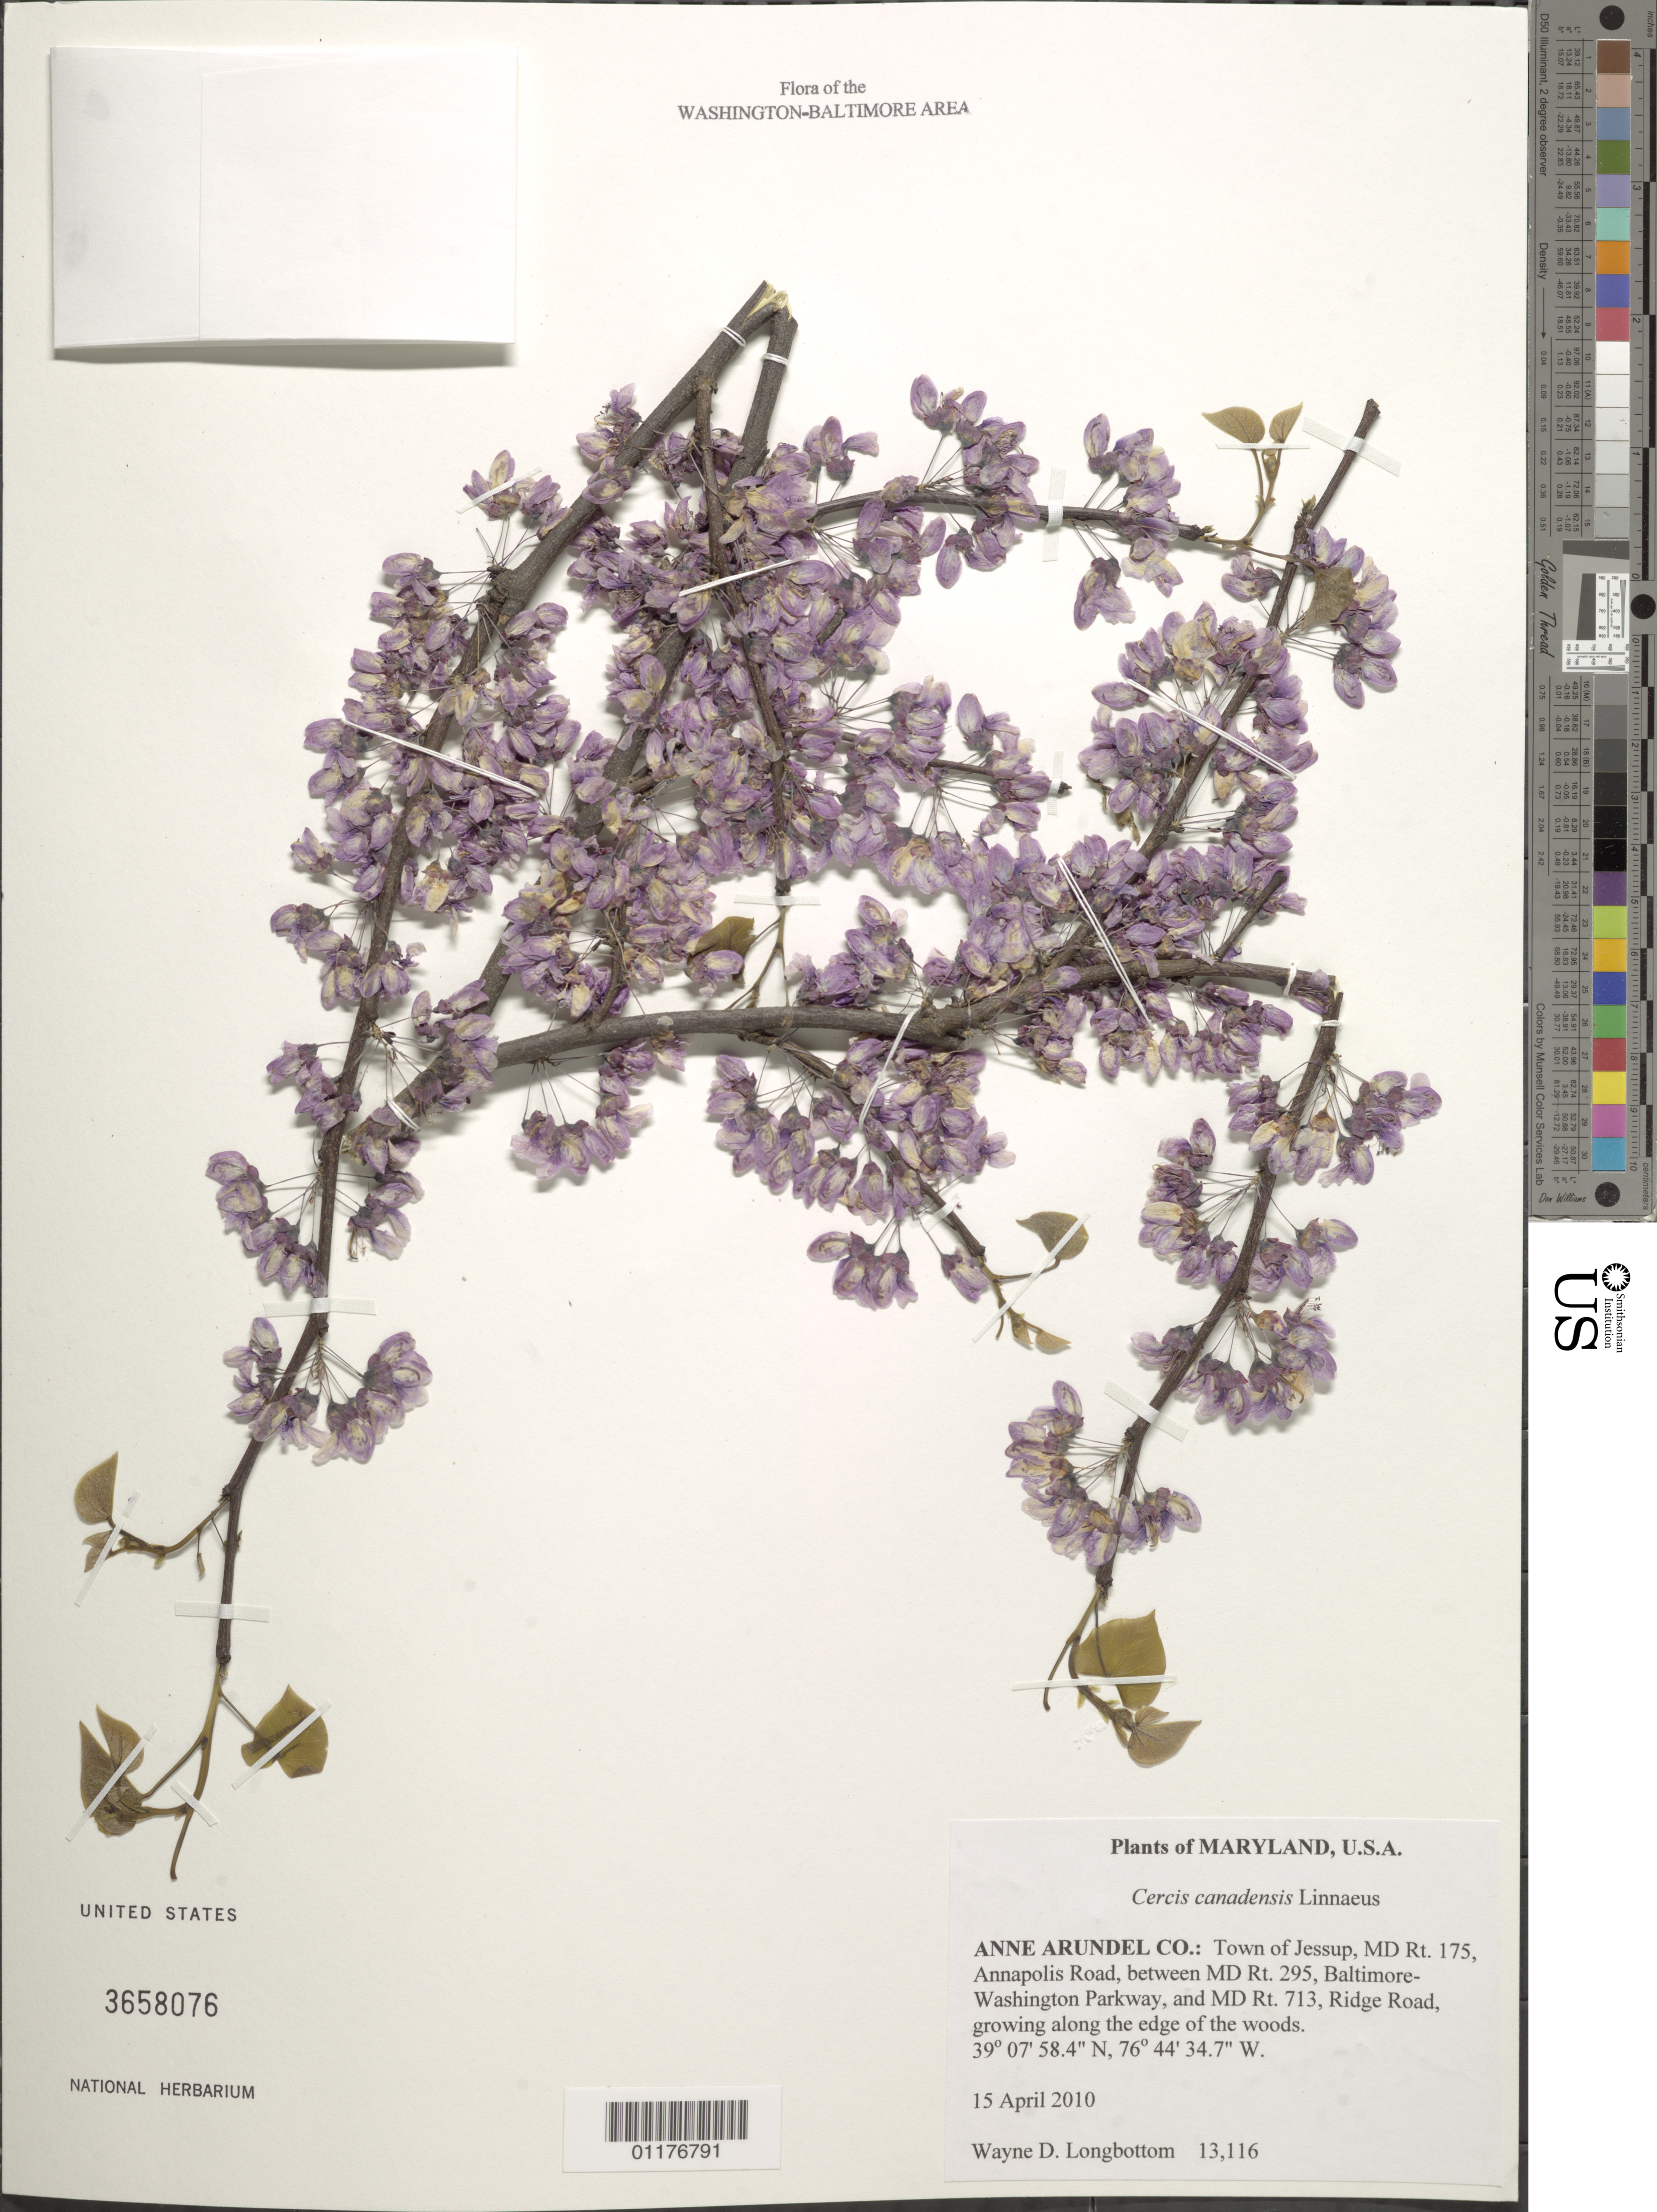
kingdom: Plantae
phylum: Tracheophyta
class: Magnoliopsida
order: Fabales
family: Fabaceae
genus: Cercis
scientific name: Cercis canadensis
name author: L.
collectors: W. D. Longbottom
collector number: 13116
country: United States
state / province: Maryland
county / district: Anne Arundel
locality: Jessup, MD Rt. 175, Annapolis Road, between MD Rt. 295 , Baltimore-Washington Parkway, and MD Rt. 713, Ridge Road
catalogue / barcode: US 3658076